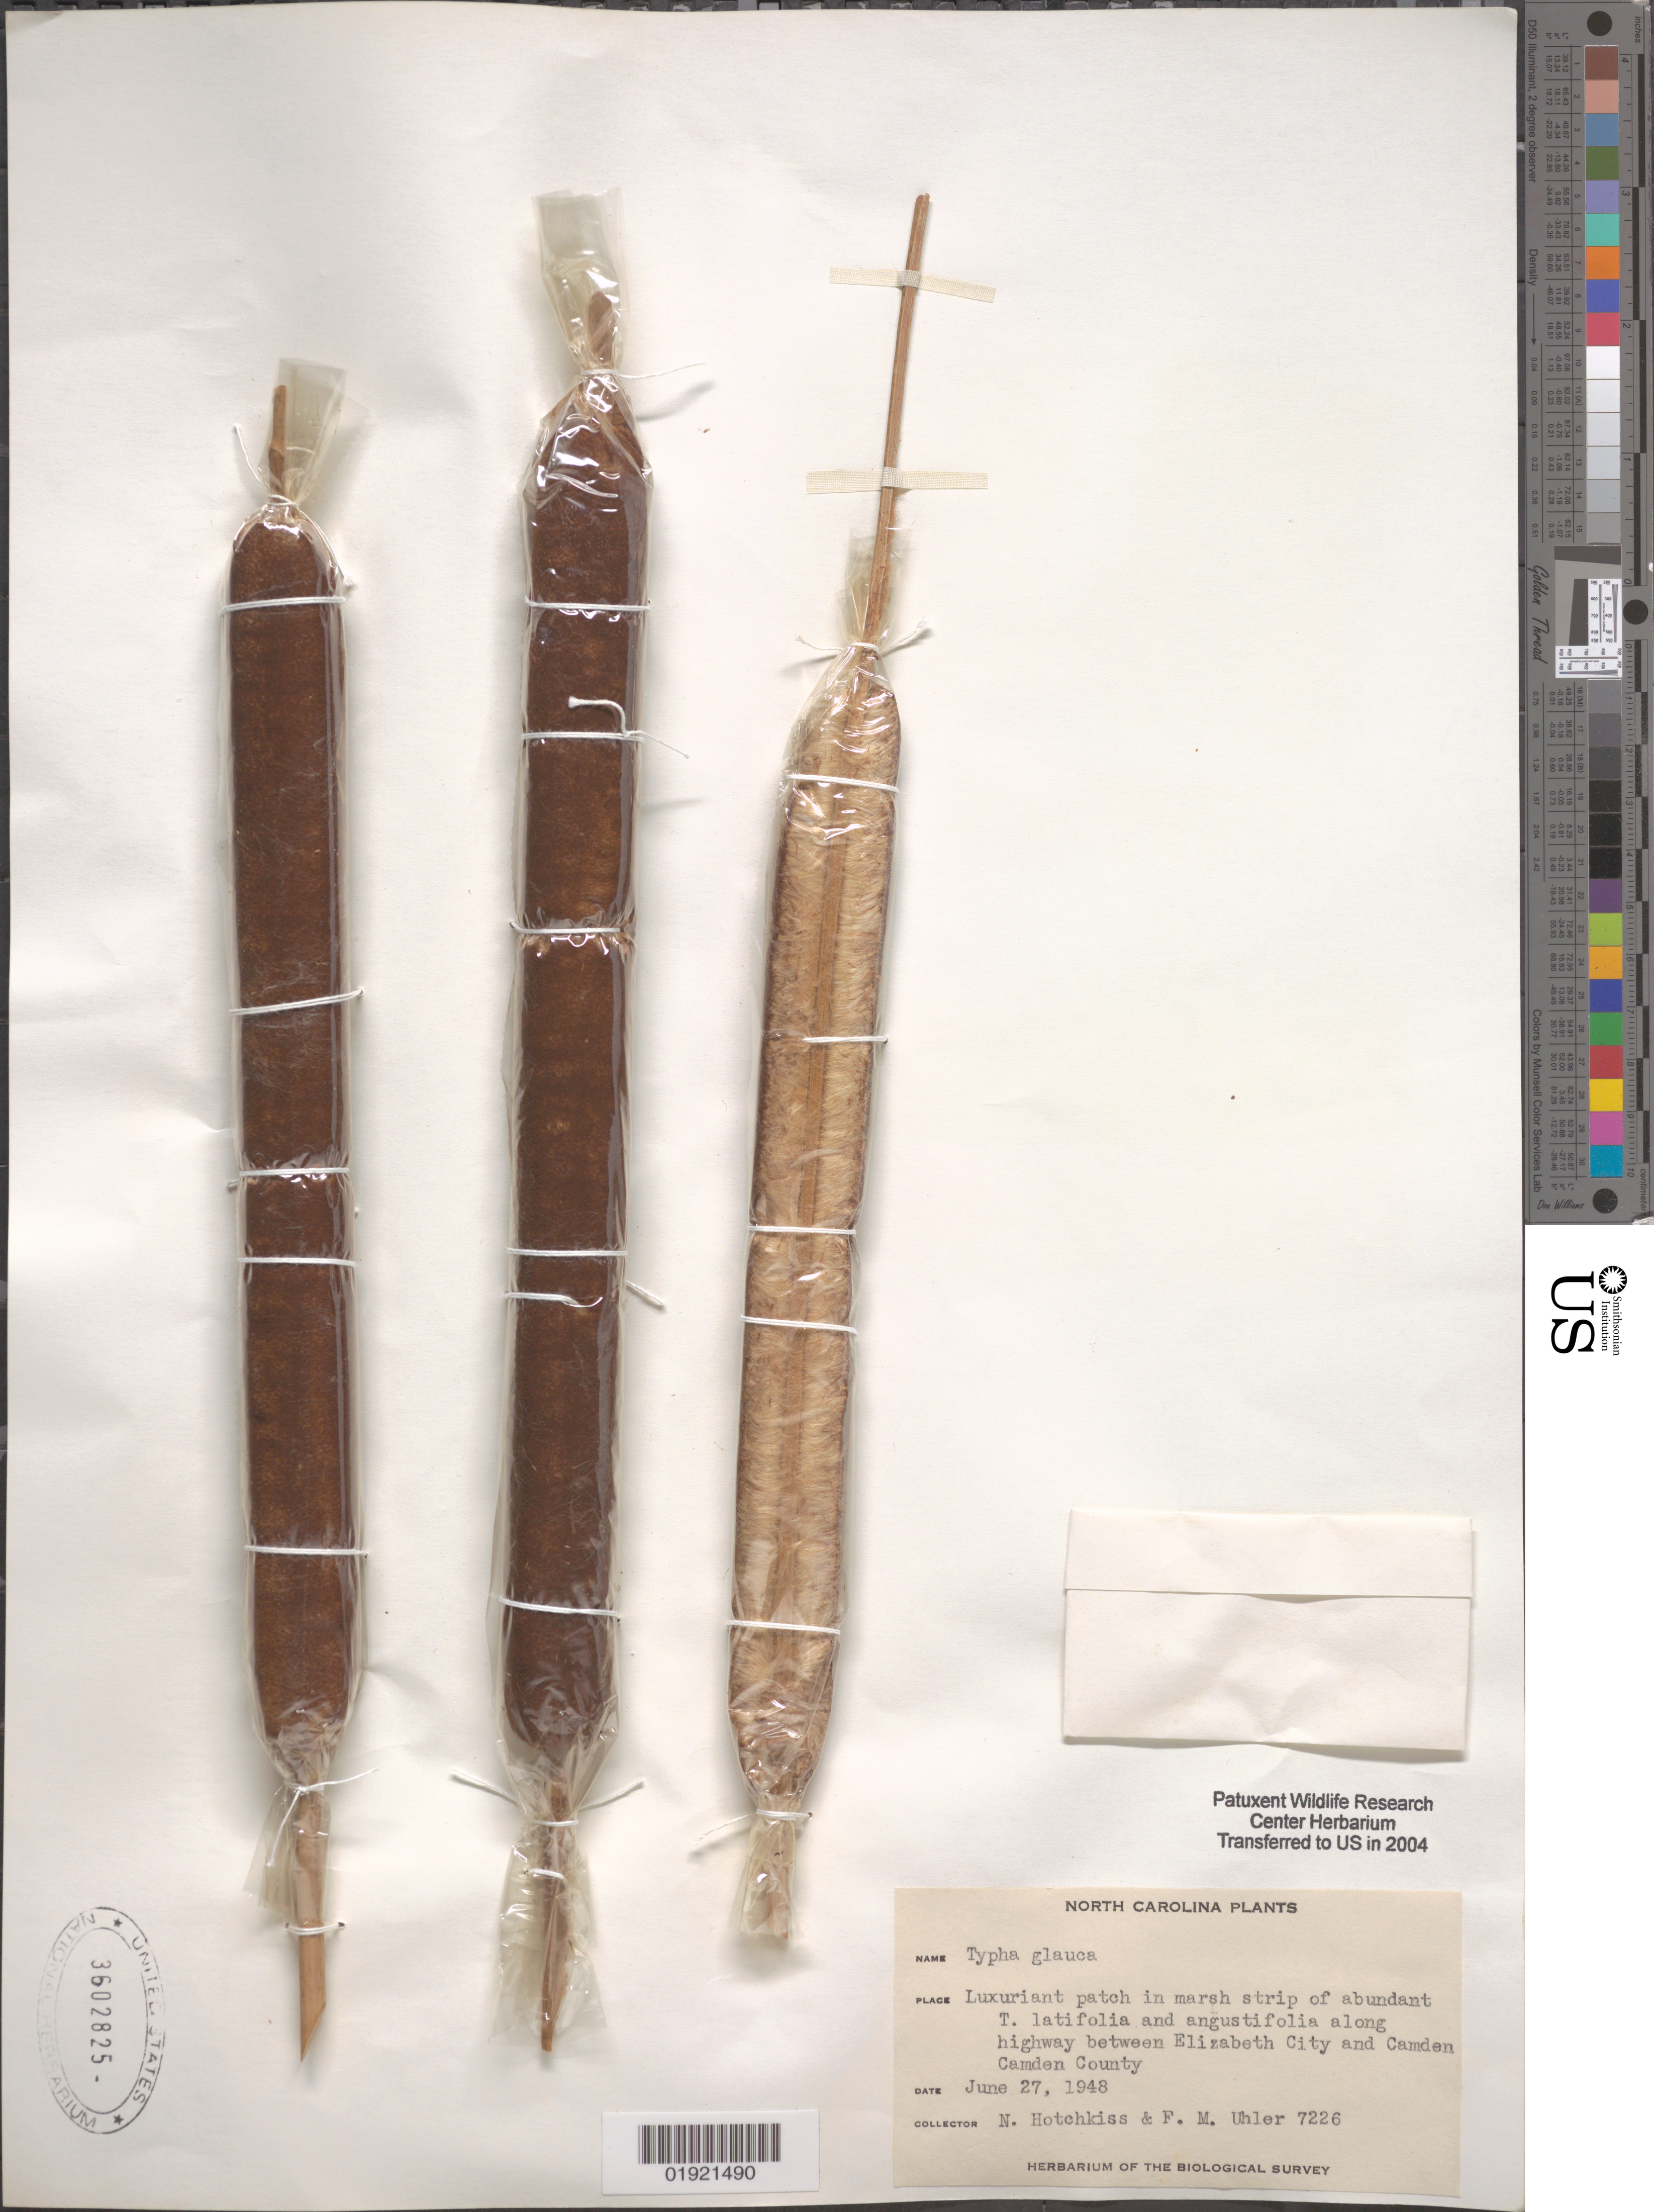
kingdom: Plantae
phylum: Tracheophyta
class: Liliopsida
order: Poales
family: Typhaceae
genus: Typha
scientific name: Typha glauca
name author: Godr.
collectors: N. Hotchkiss & F. Uhler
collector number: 7226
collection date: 1948-06-27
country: United States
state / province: North Carolina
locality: Luxuriant patch in marsh strip of abundant T. latifolia and angustifolia along highway between Elizabeth City and Camdem County.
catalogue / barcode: US 3602825